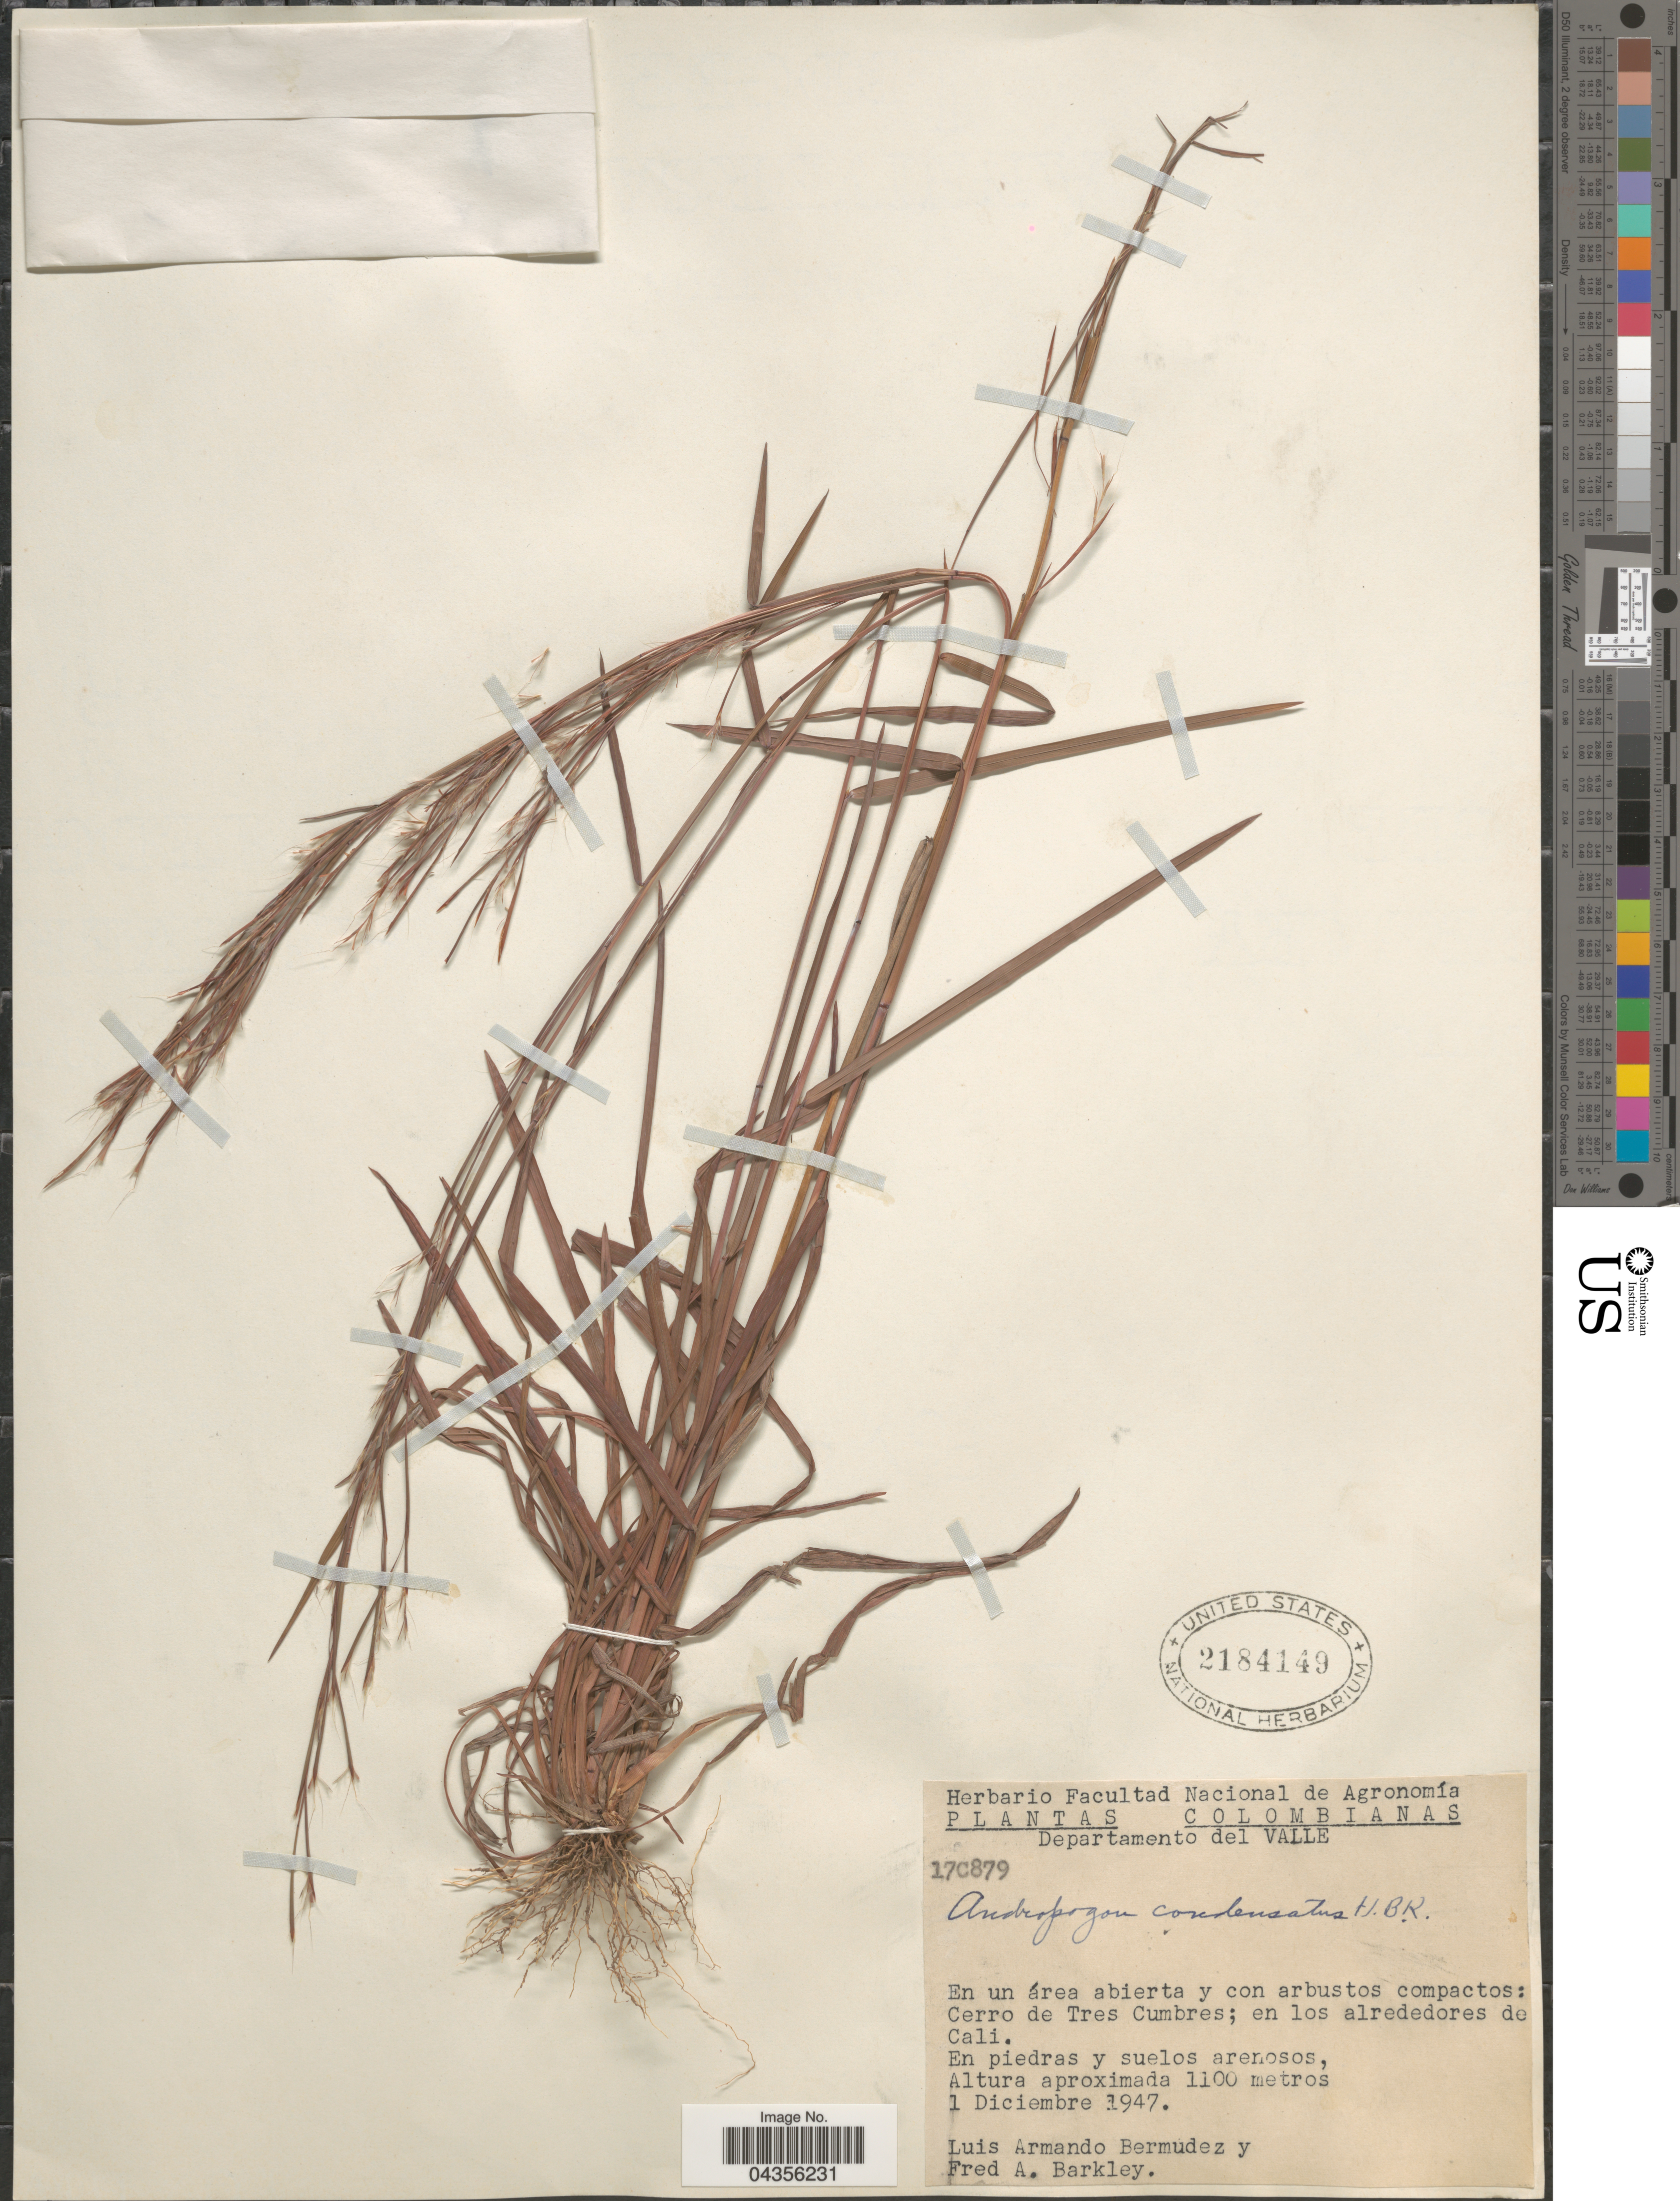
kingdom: Plantae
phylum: Tracheophyta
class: Liliopsida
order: Poales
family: Poaceae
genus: Schizachyrium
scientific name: Schizachyrium condensatum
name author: (Kunth) Nees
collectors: L. Bermudez & F. A. Barkley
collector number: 17C879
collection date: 1947-12-01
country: Colombia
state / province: Valle del Cauca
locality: Departamento del Valle. En un área abierta y con arbustos compactos: Cerro de Tres Cumbres; en los alrededores de Cali.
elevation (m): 1100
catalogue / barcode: US 2184149